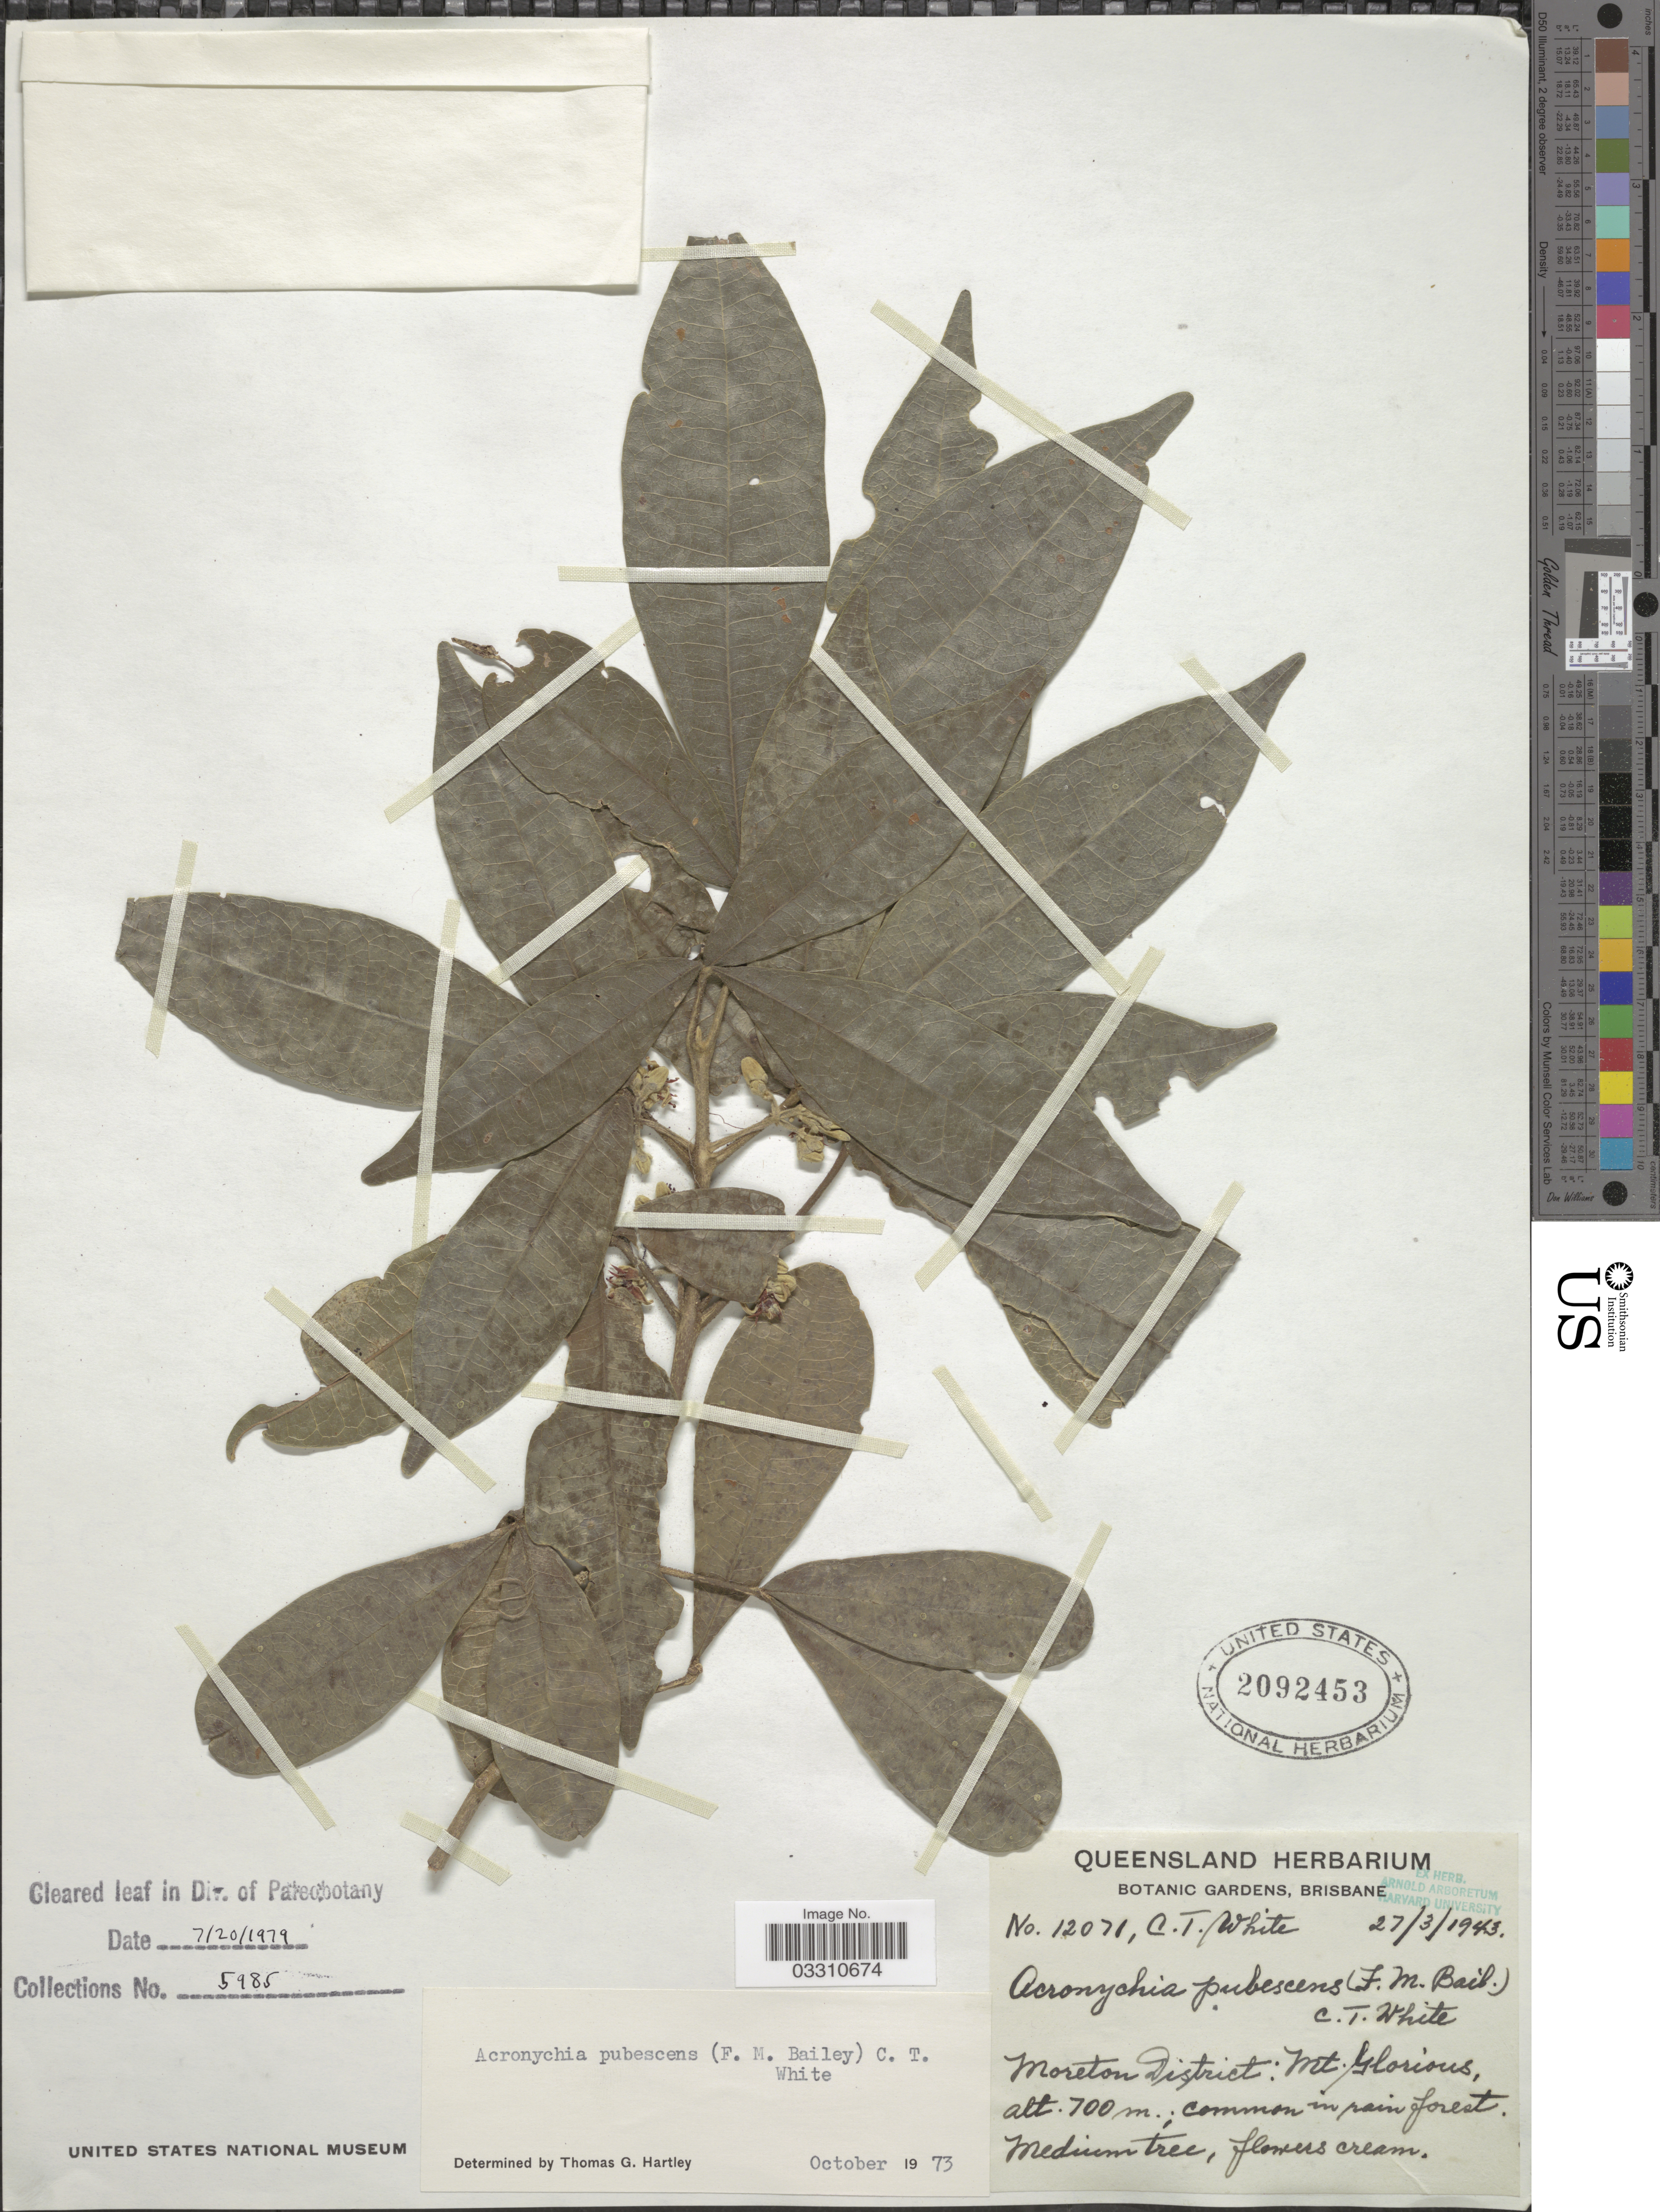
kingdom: Plantae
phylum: Tracheophyta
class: Magnoliopsida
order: Sapindales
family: Rutaceae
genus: Maclurodendron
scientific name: Maclurodendron pubescens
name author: T.G. Hartley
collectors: C. T. White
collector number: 12071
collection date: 1943-03-27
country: Australia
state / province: Queensland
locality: Moreton District: Mt. Glorious.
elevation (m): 700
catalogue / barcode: US 2092453